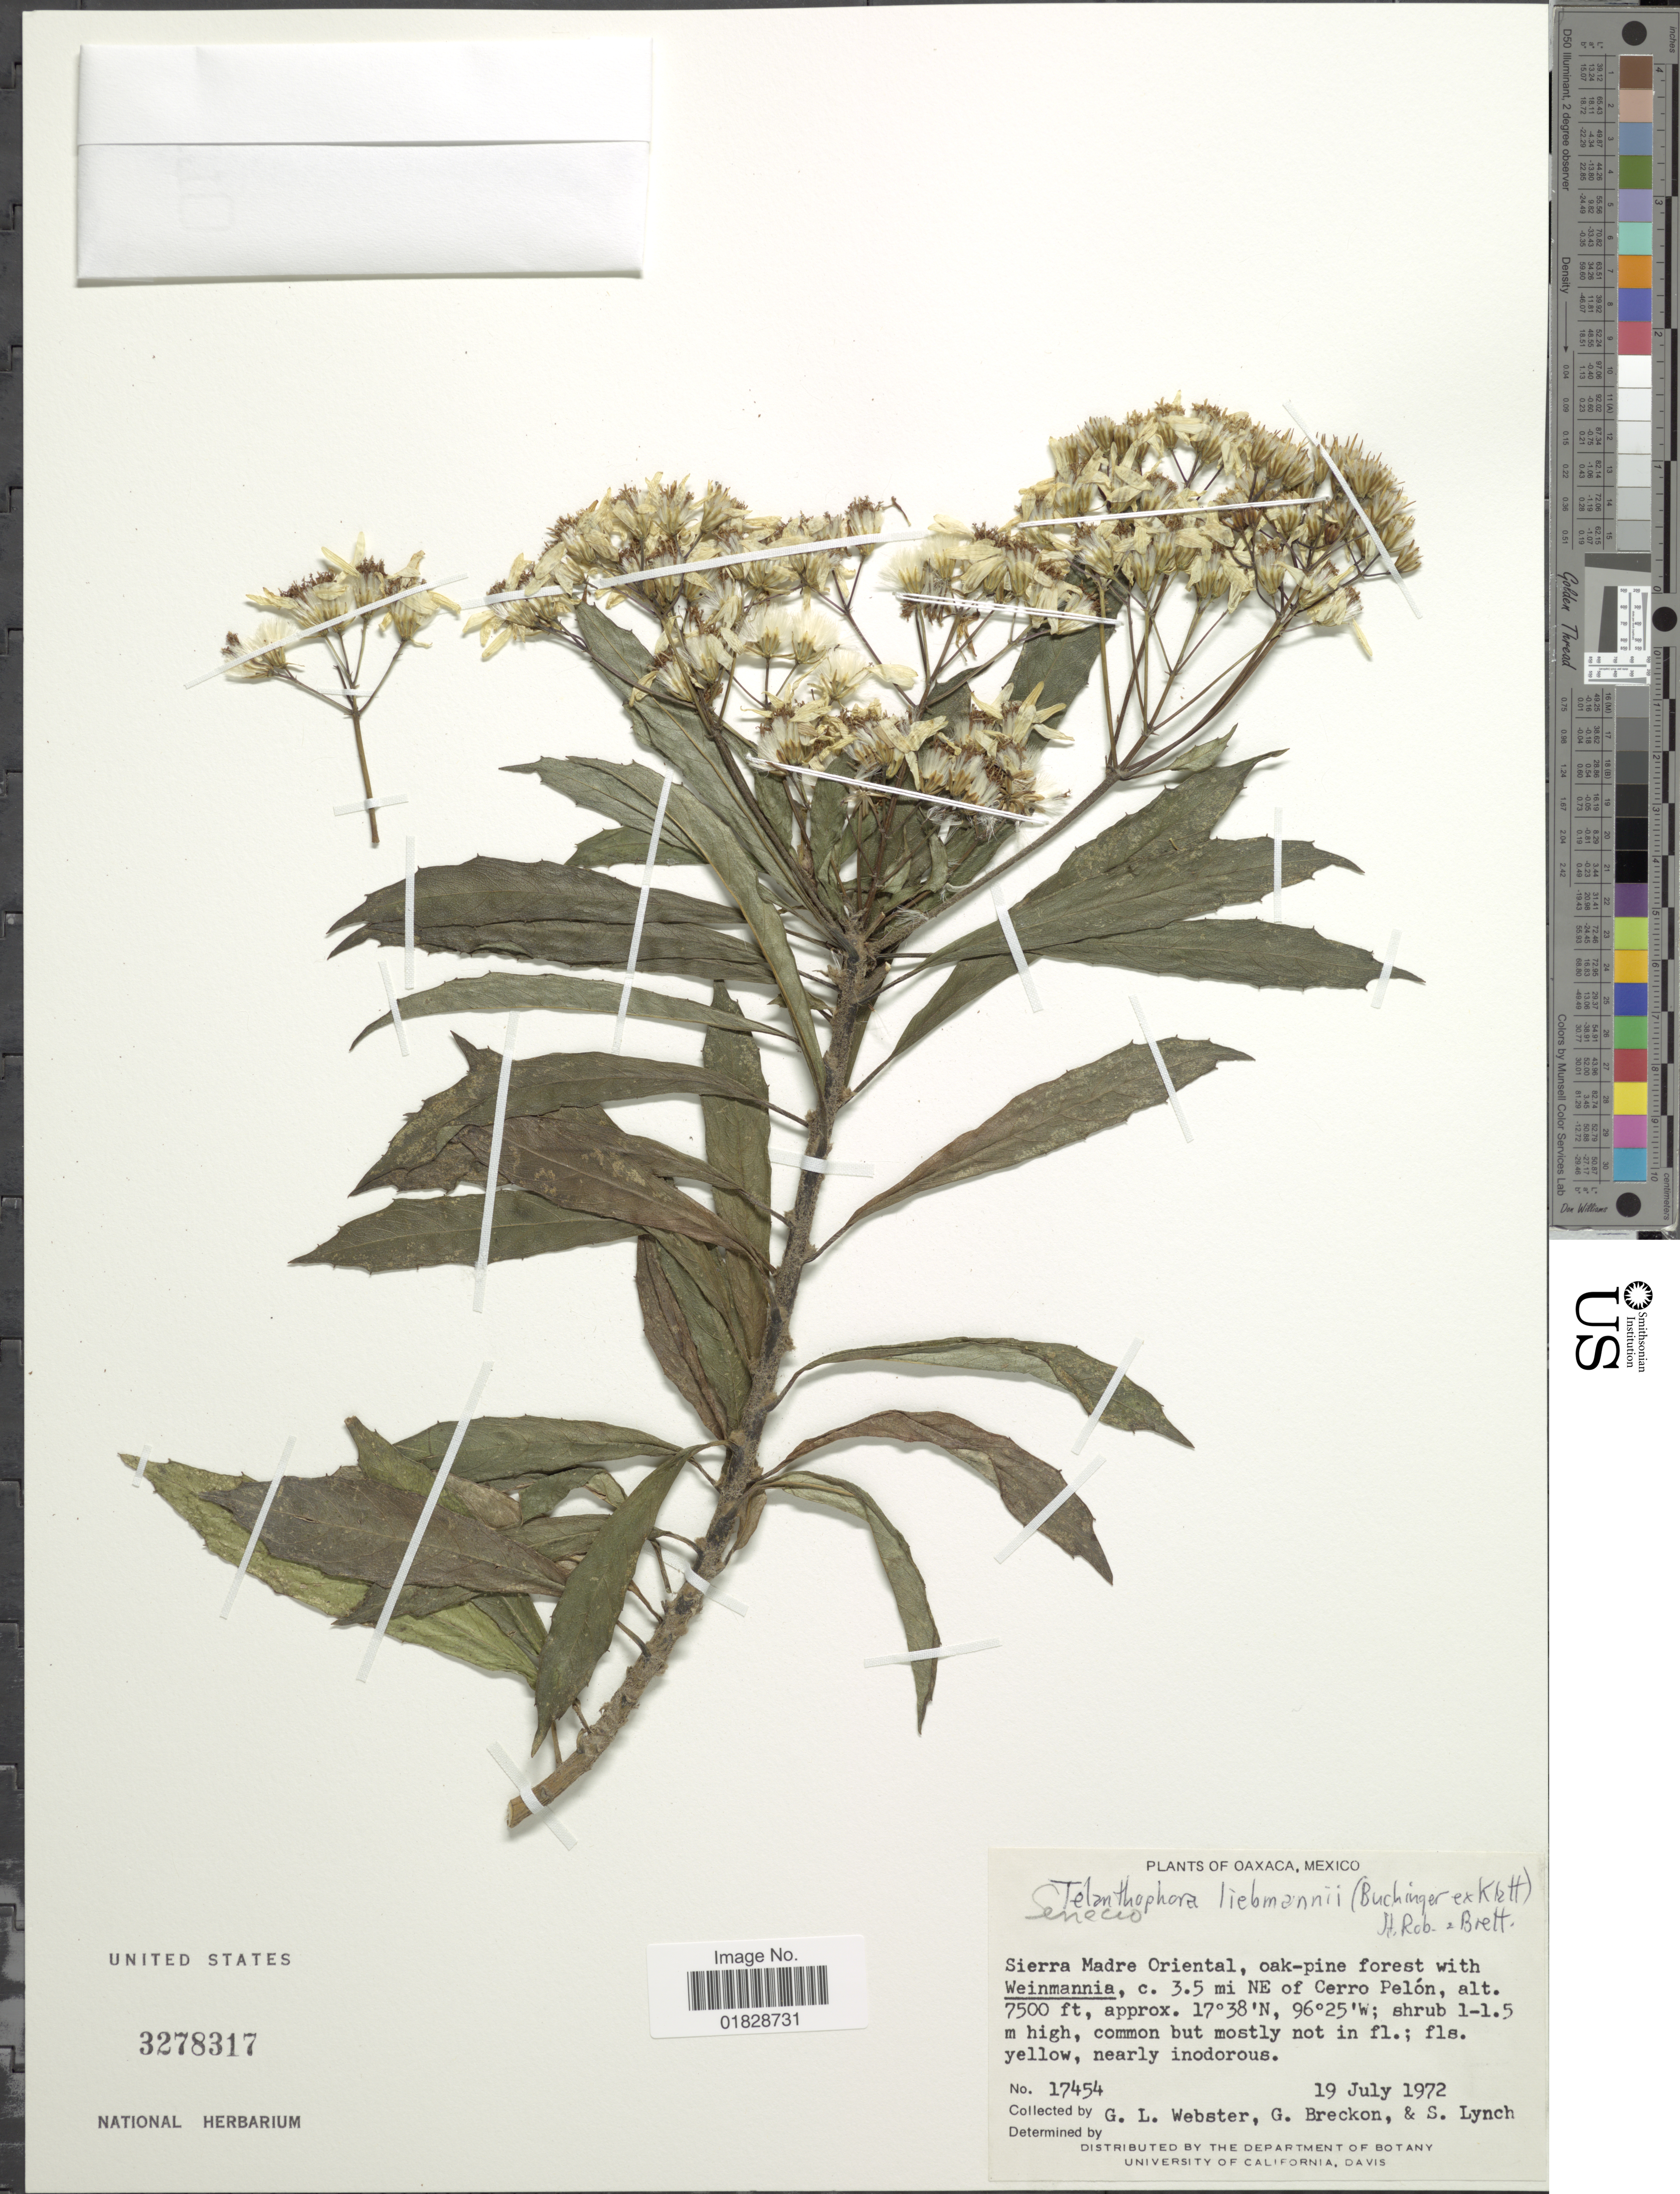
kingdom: Plantae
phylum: Tracheophyta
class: Magnoliopsida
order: Asterales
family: Asteraceae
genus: Telanthophora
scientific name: Telanthophora liebmannii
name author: (Buchinger ex Klatt) H. Rob. & Brettell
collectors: G. L. Webster, G. Breckon & S. Lynch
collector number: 17454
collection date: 1972-07-19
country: Mexico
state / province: Oaxaca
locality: Sierra Madre Oriental, oak-pine forest with Weinmannia, c. 3.5 mi NE of Cerro Pelón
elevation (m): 2286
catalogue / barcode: US 3278317